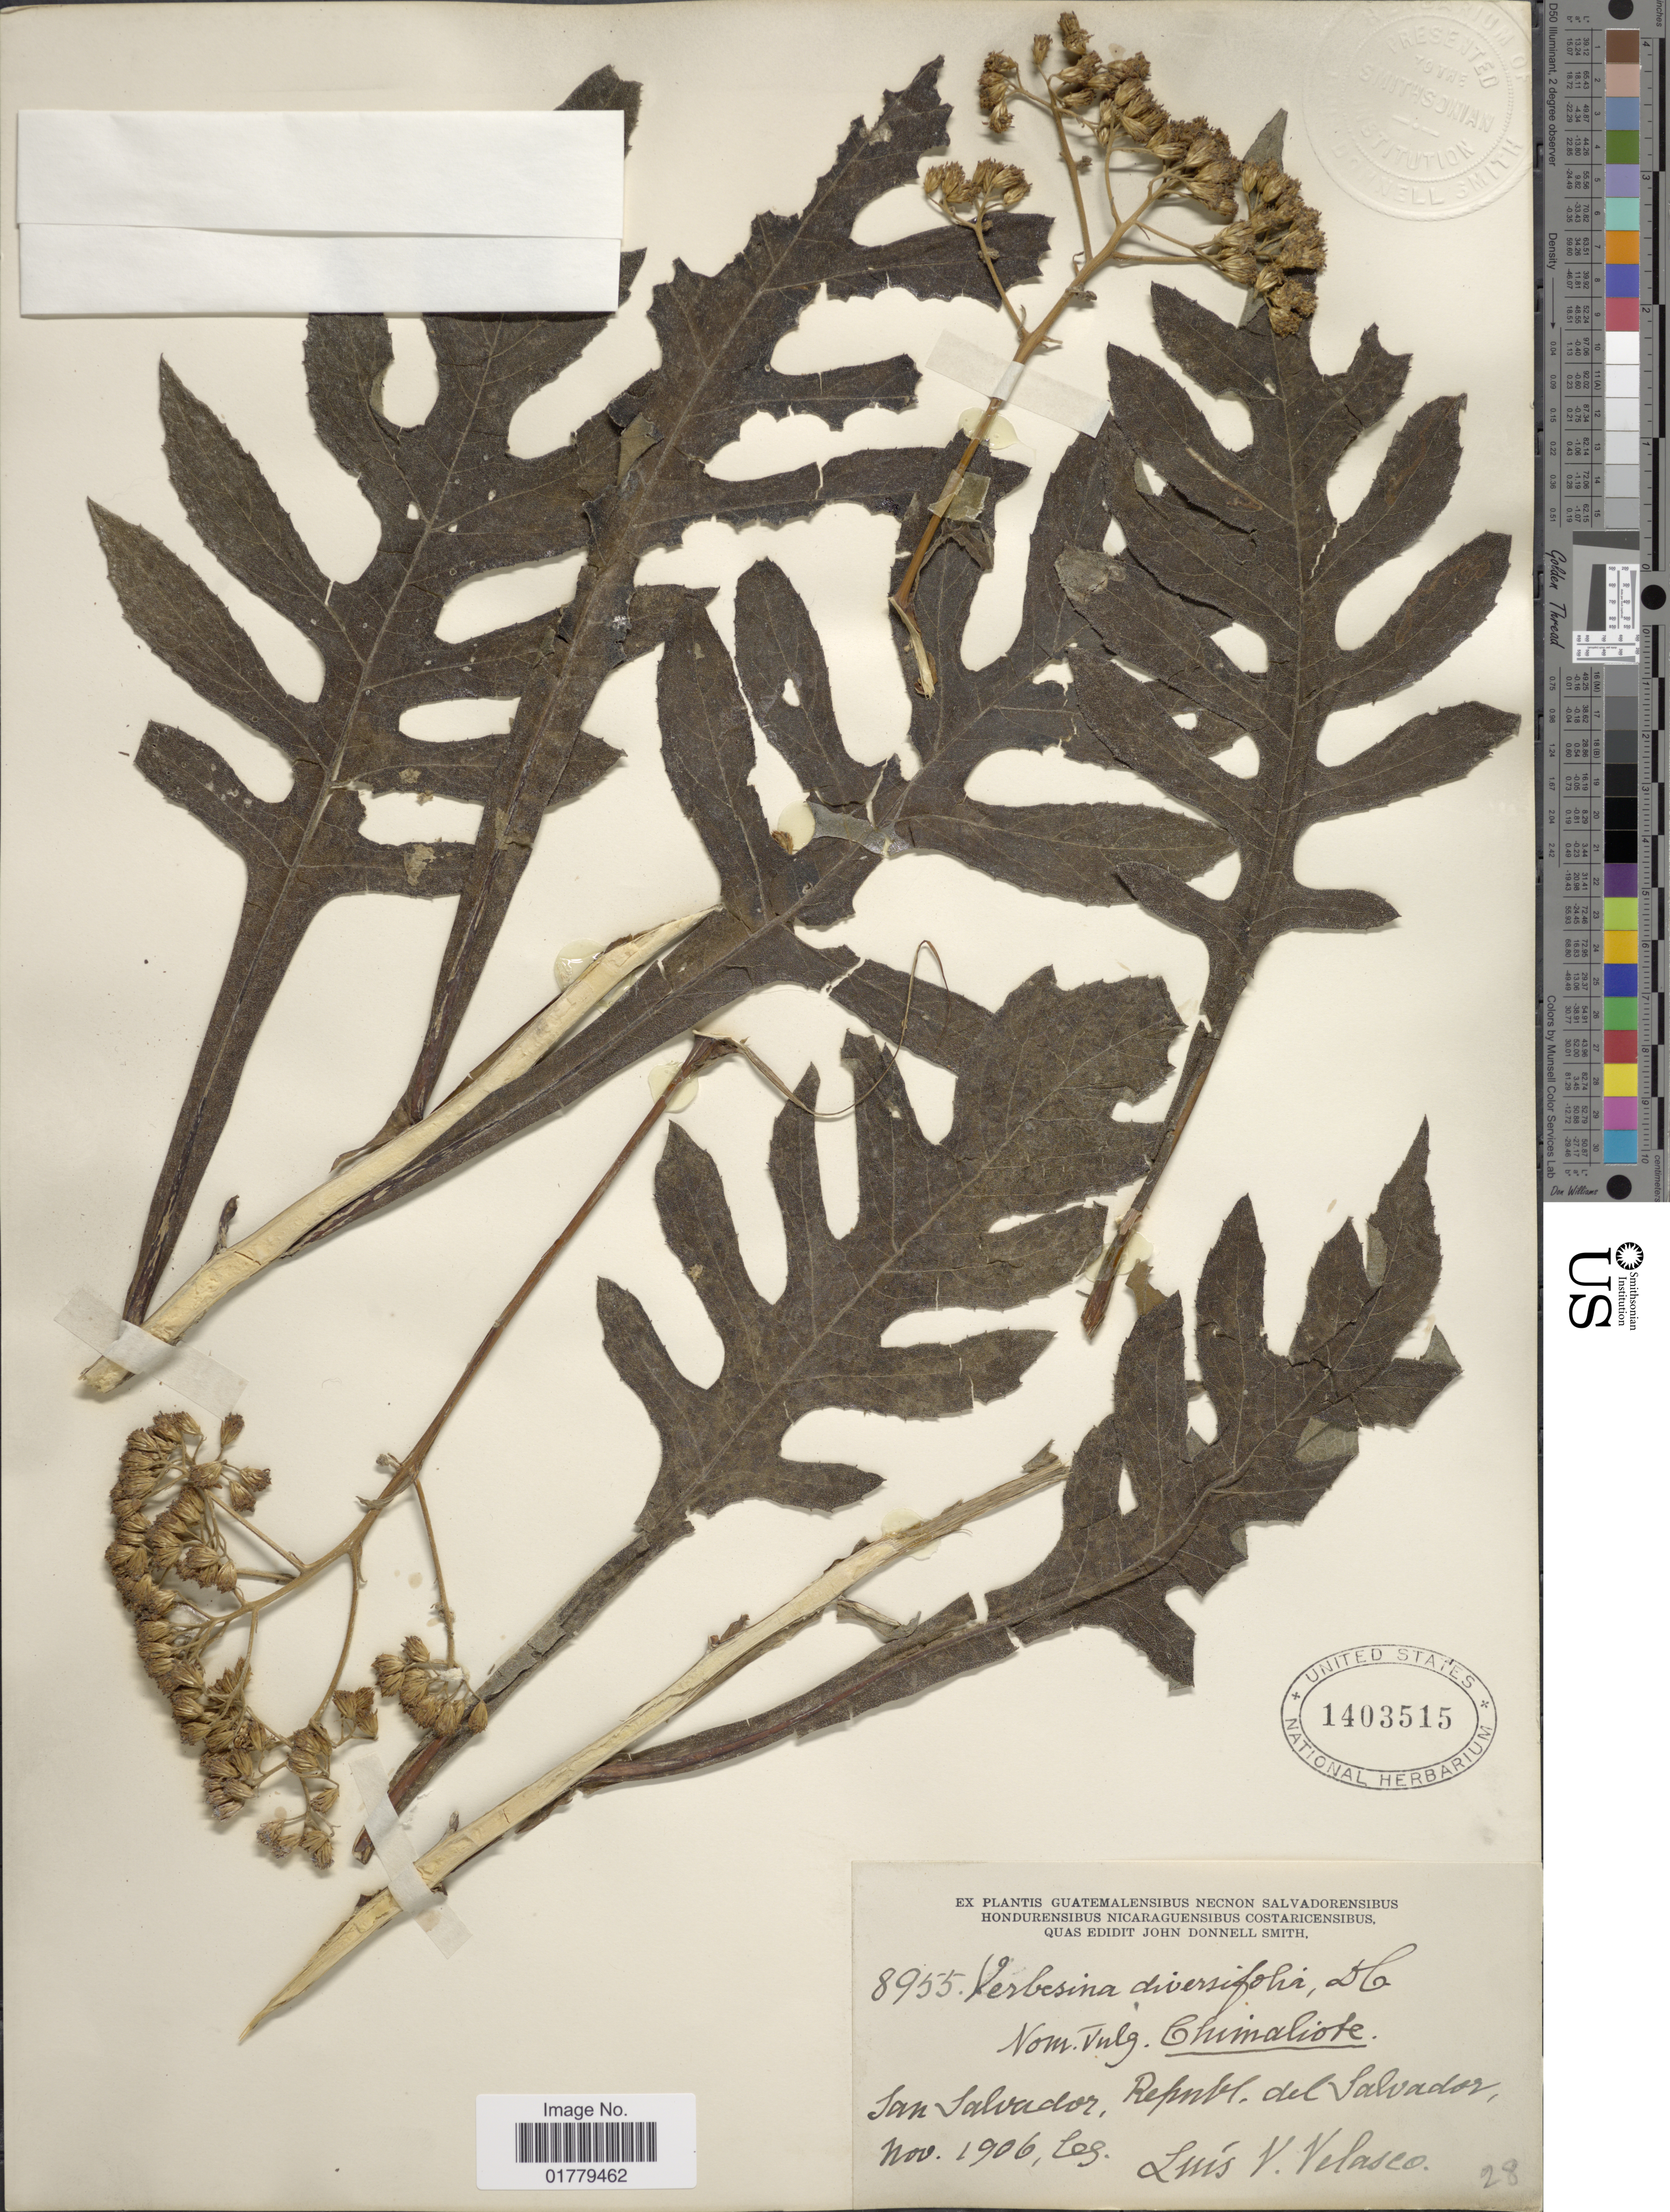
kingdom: Plantae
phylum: Tracheophyta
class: Magnoliopsida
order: Asterales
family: Asteraceae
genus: Verbesina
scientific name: Verbesina diversifolia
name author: DC.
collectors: L. Velasco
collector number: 8955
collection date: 1906-11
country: El Salvador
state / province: San Salvador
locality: San Salvador, Republ. del Salvador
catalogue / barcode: US 1403515